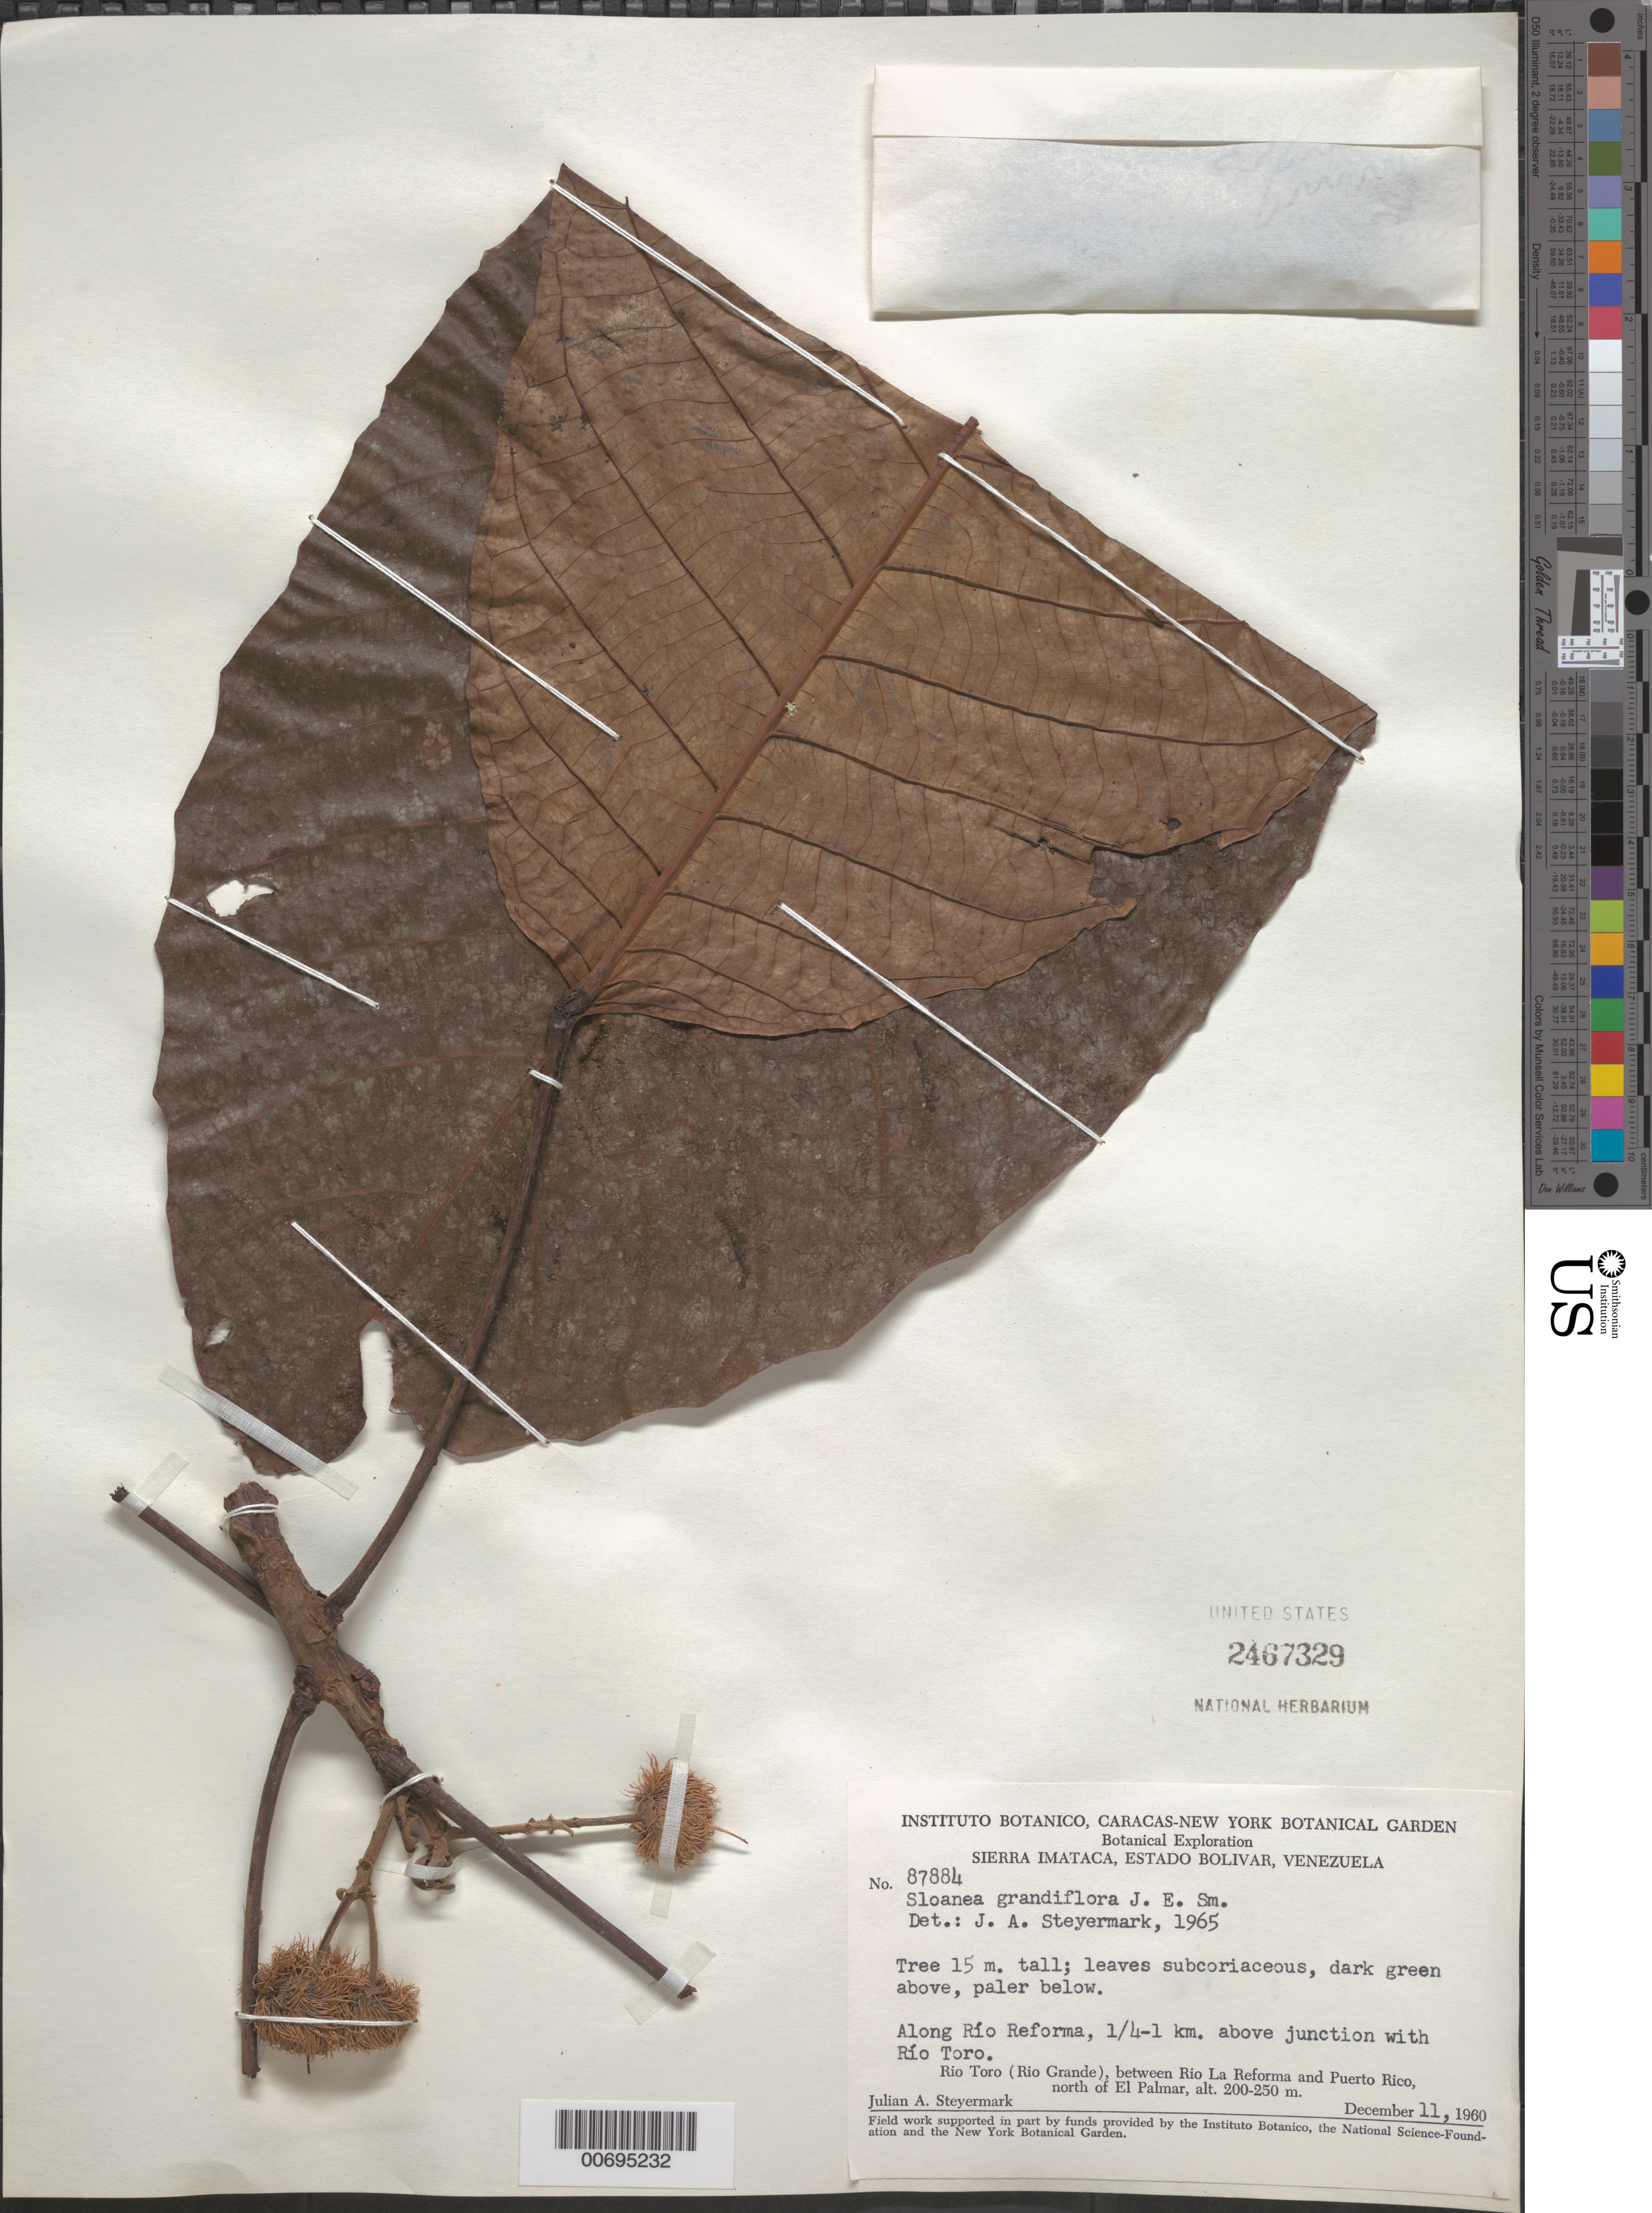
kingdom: Plantae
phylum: Tracheophyta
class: Magnoliopsida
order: Oxalidales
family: Elaeocarpaceae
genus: Sloanea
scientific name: Sloanea grandiflora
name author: Sm.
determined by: Steyermark, Julian A., (VEN)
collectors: J. Steyermark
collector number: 87884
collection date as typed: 11-Dec-60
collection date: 1960-12-11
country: Venezuela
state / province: Bolívar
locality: Río Reforma, 0.25-1 km above junction with Río Toro (Río Grande), between Río La Reforma and Puerto Rico, N of El Palmar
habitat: Along river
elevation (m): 200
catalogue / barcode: US 2467329